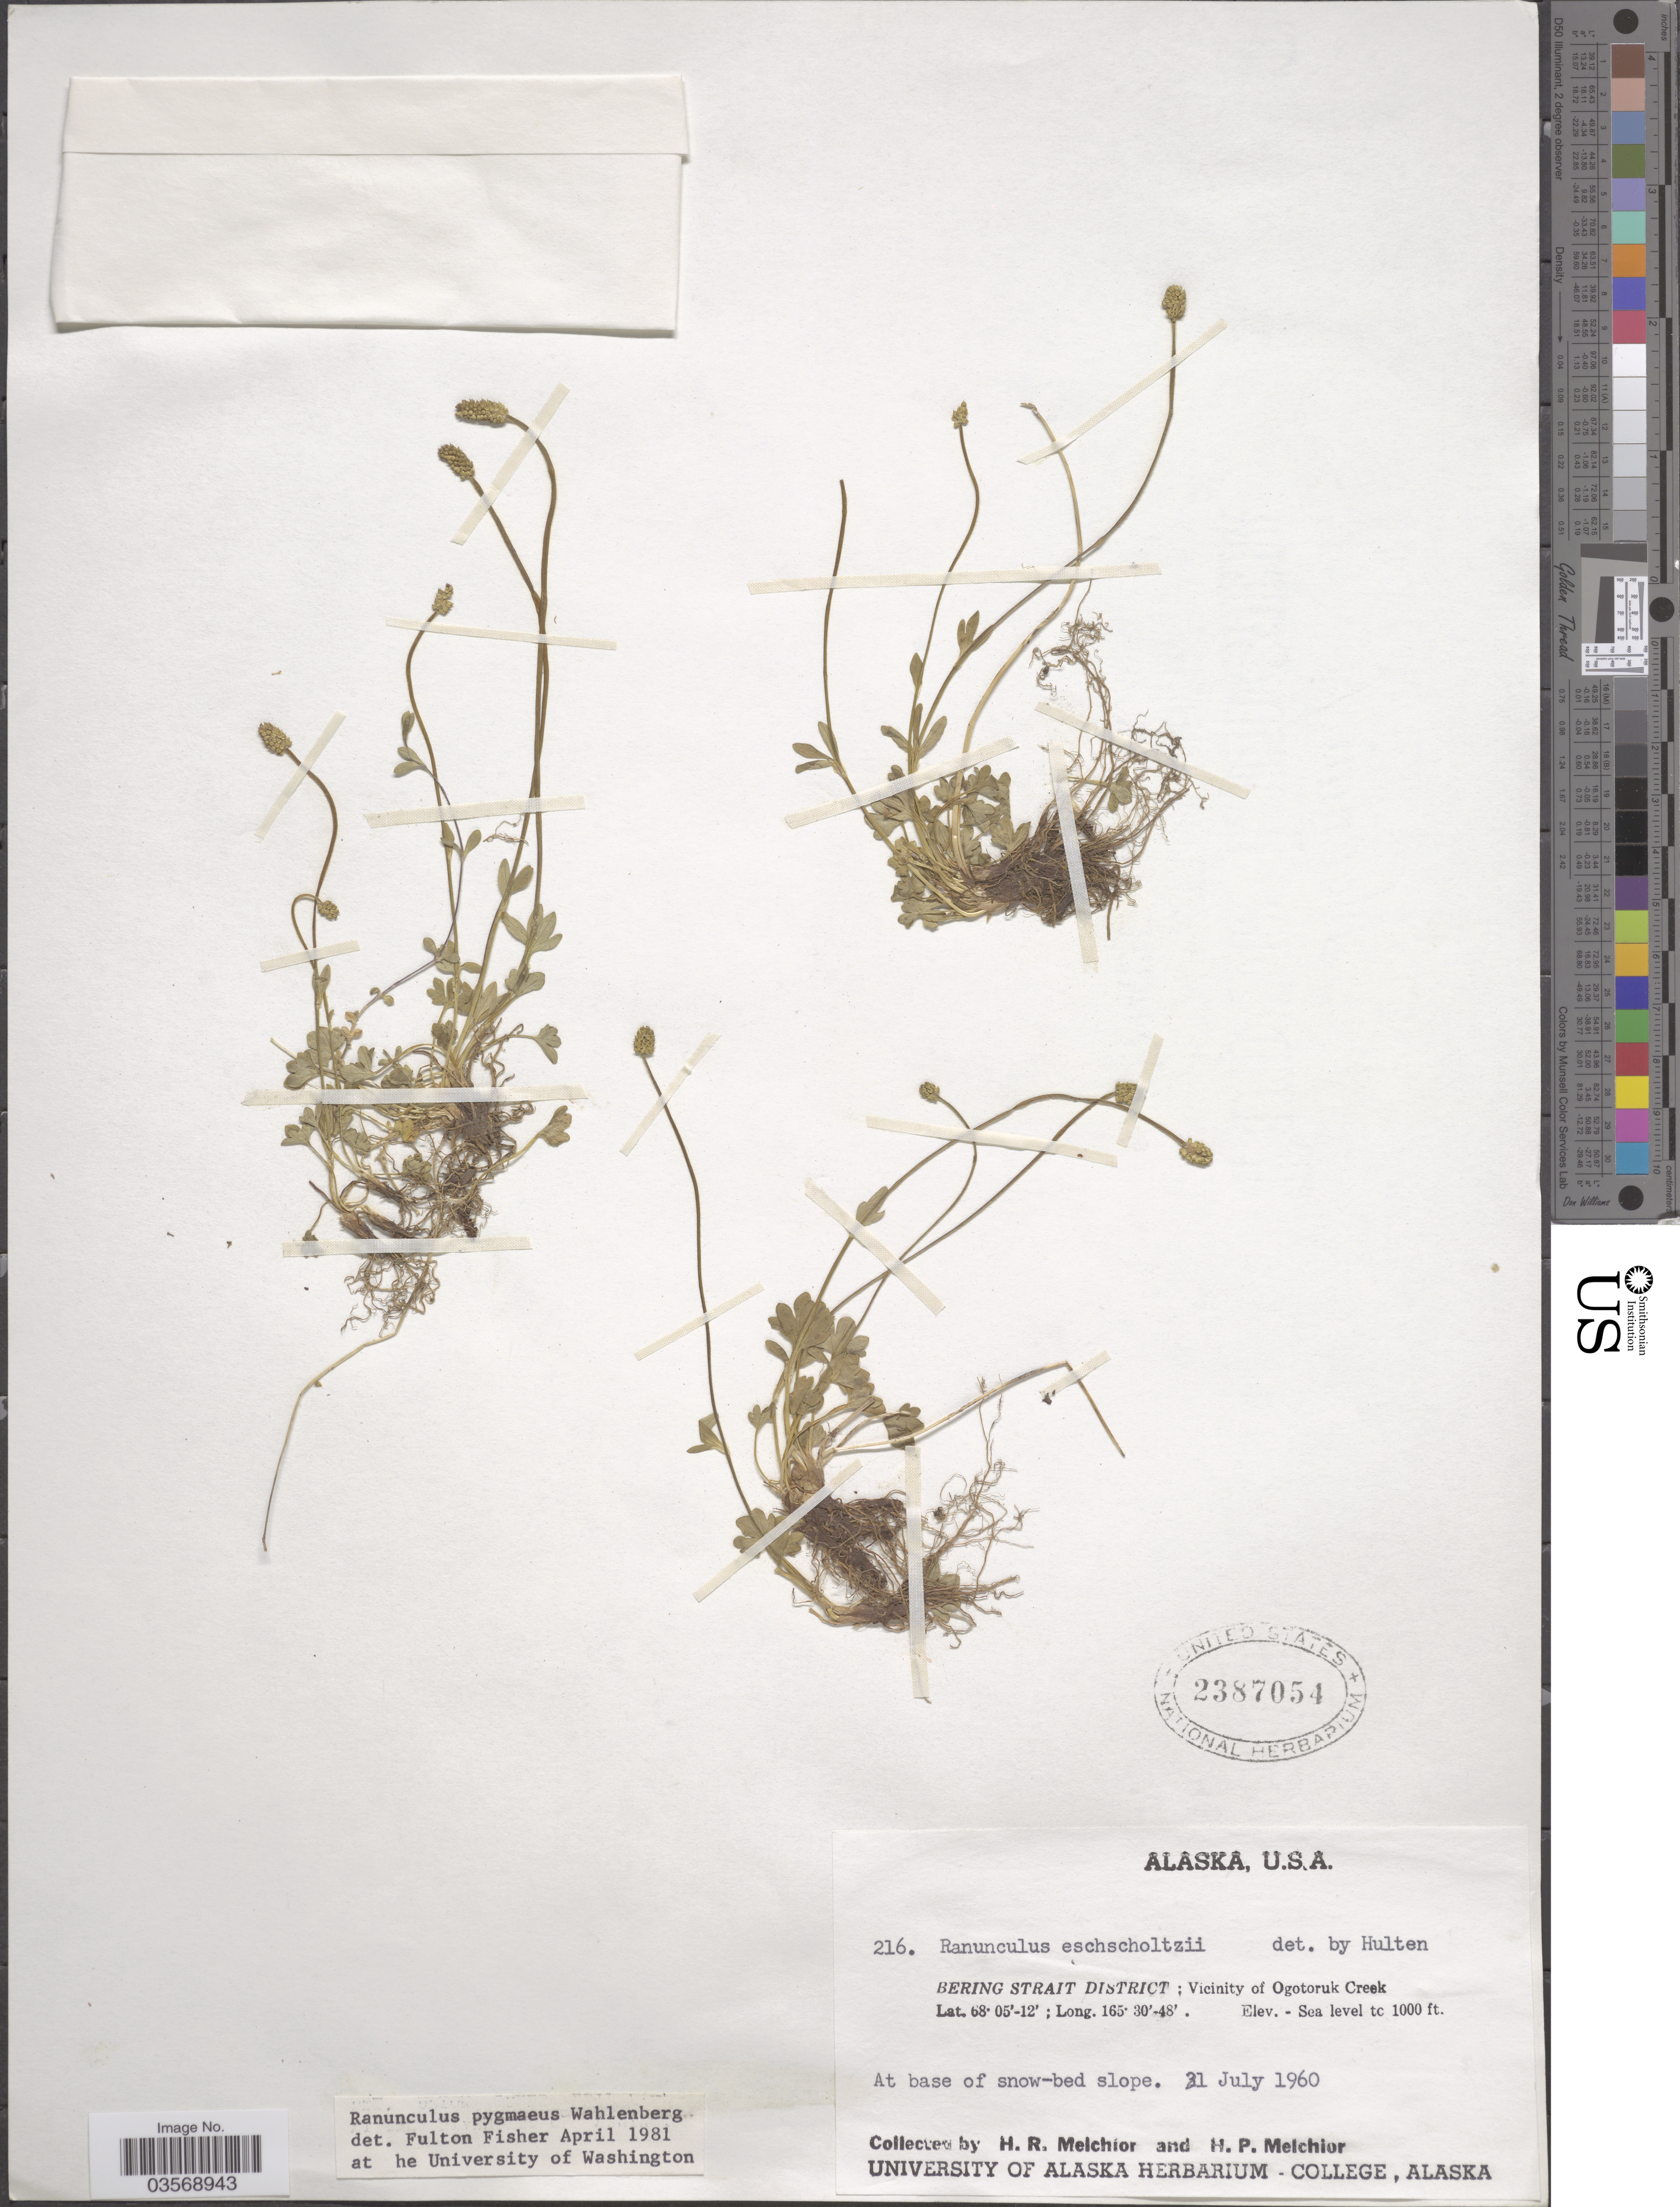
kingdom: Plantae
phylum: Tracheophyta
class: Magnoliopsida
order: Ranunculales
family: Ranunculaceae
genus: Ranunculus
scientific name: Ranunculus pygmaeus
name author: Wahlenb.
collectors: H. R. Melchior & H. P. Melchior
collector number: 216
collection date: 1960-07-31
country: United States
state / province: Alaska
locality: U.S.A. Bering Strait District: Vicinity of Ogotoruk Creek. At base of snow-bed slope.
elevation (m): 0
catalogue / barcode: US 2387054